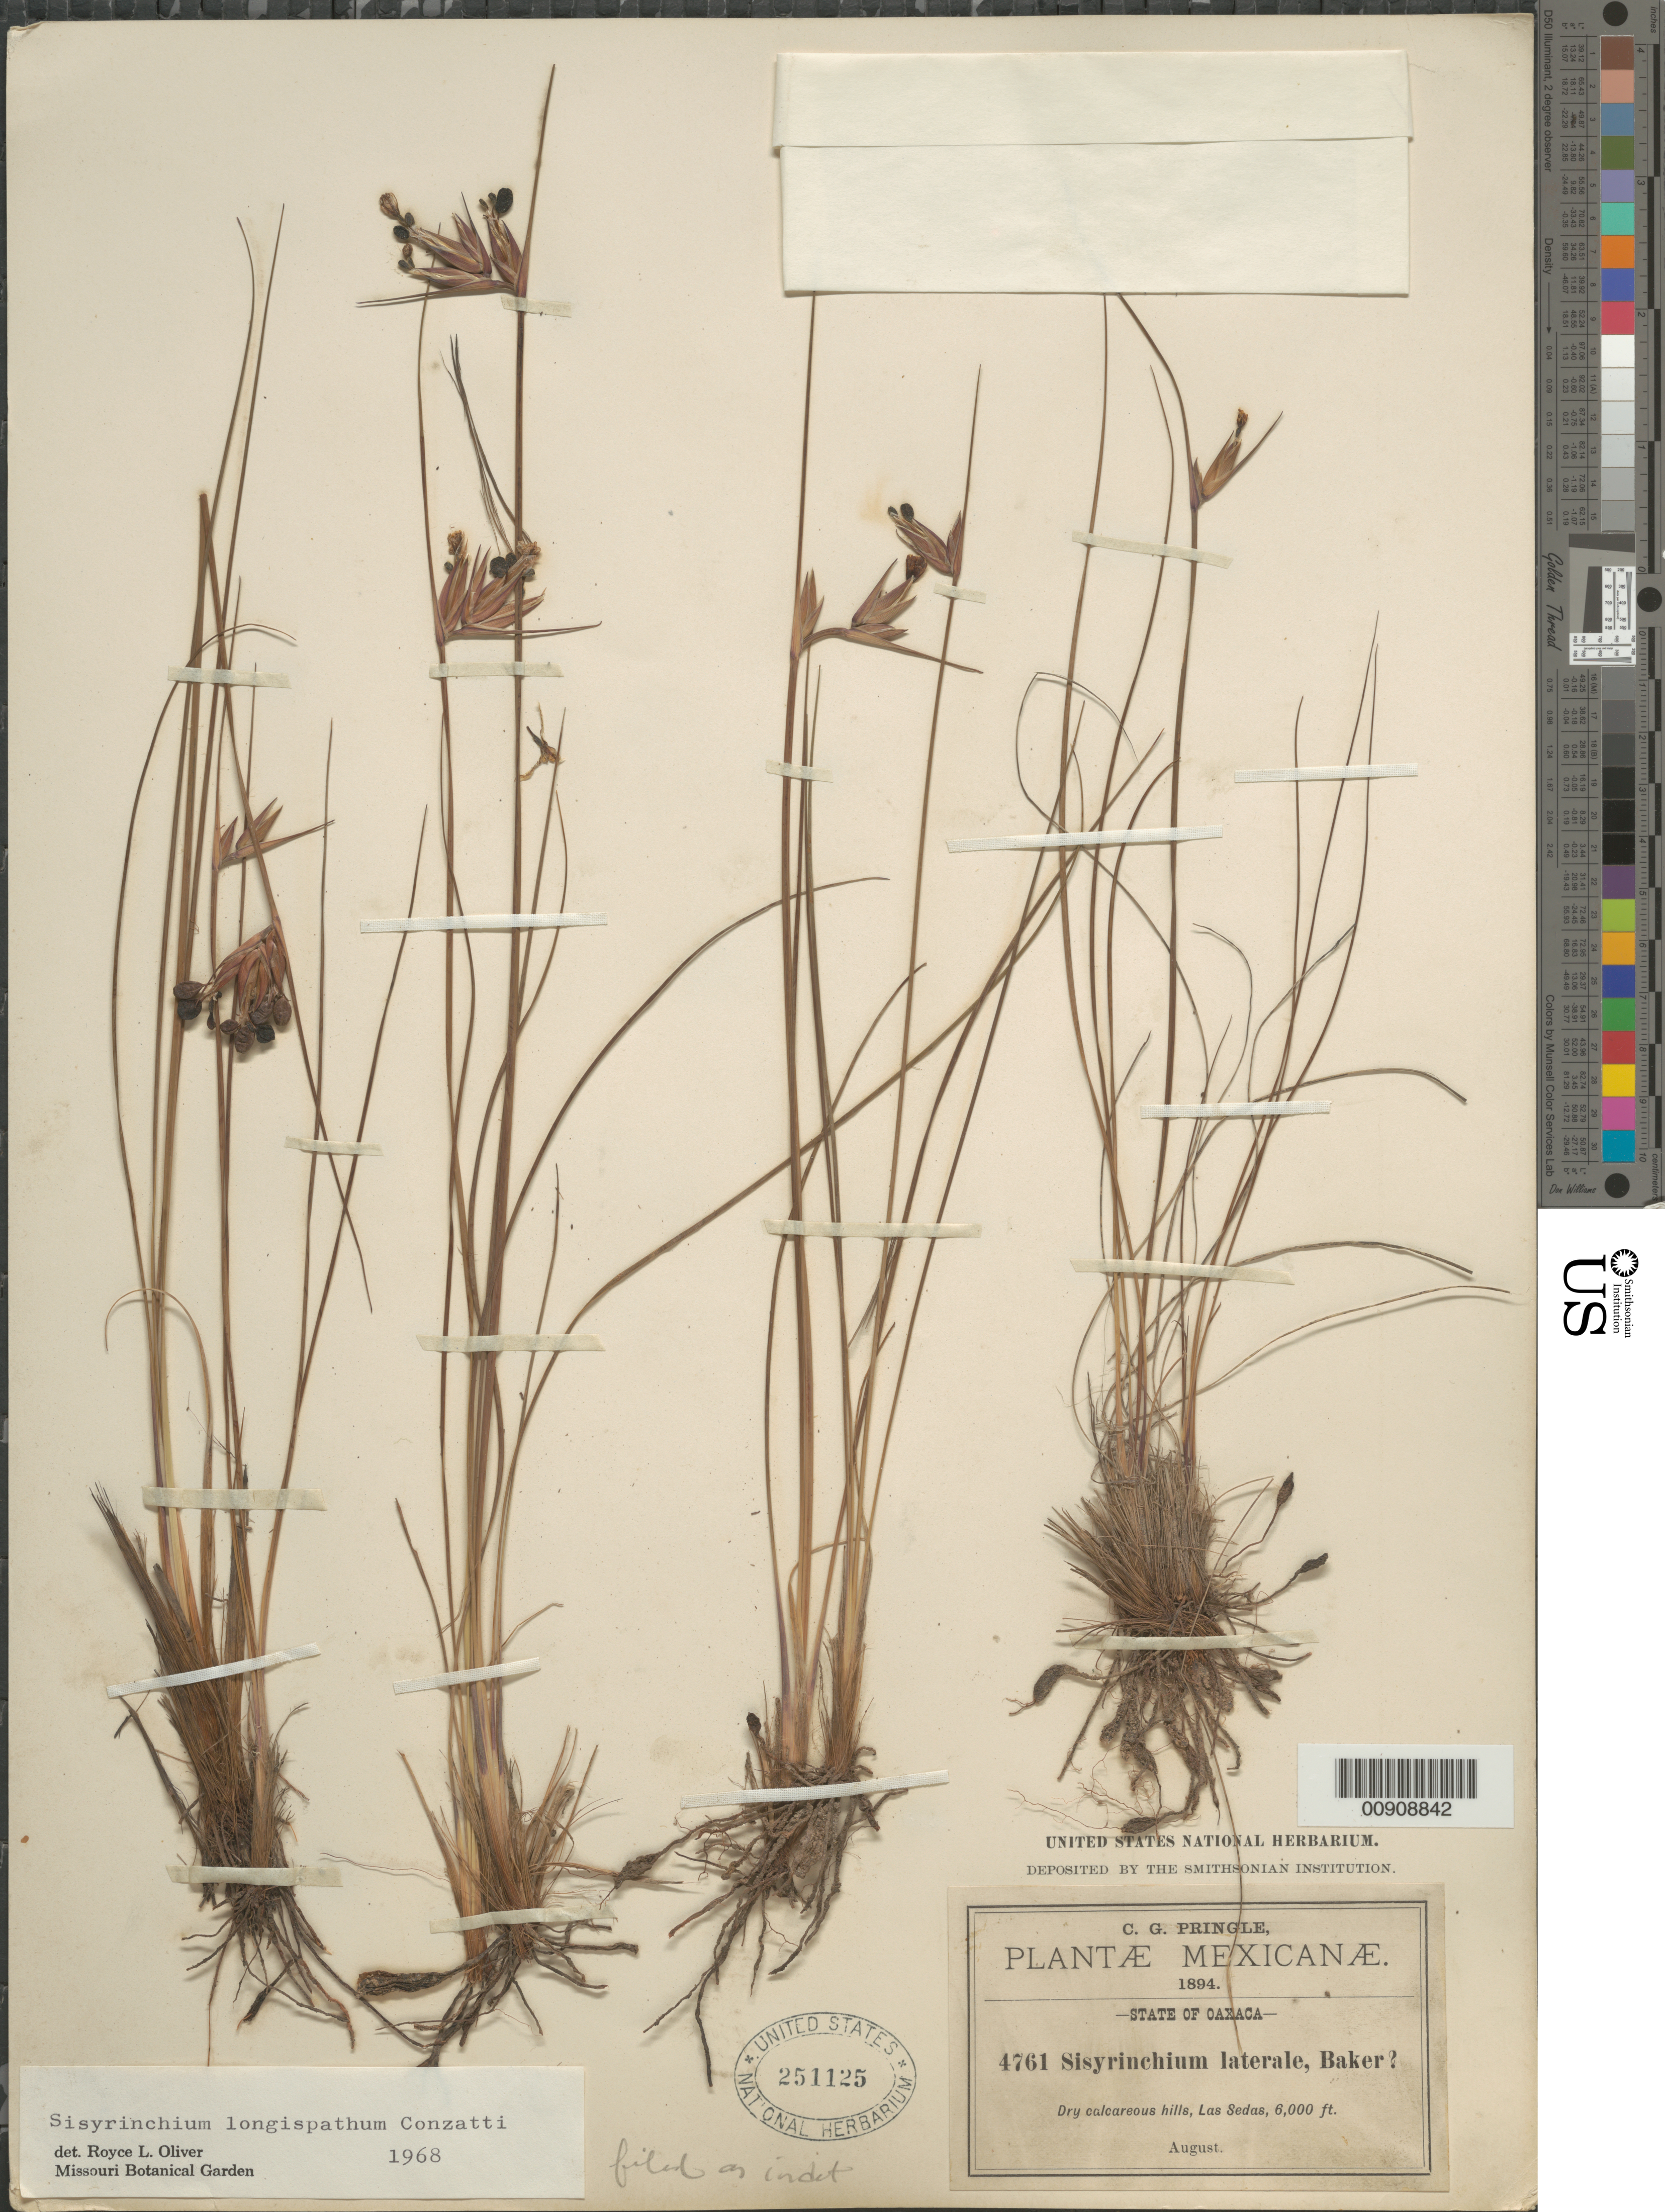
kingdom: Plantae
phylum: Tracheophyta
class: Liliopsida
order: Asparagales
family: Iridaceae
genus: Sisyrinchium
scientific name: Sisyrinchium sp.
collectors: C. G. Pringle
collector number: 4761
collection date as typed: Aug 1894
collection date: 1894-08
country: Mexico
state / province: Oaxaca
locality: Las Sedas, State of Oaxaca.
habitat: Dry calcareous hills.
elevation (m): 1829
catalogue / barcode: US 251125